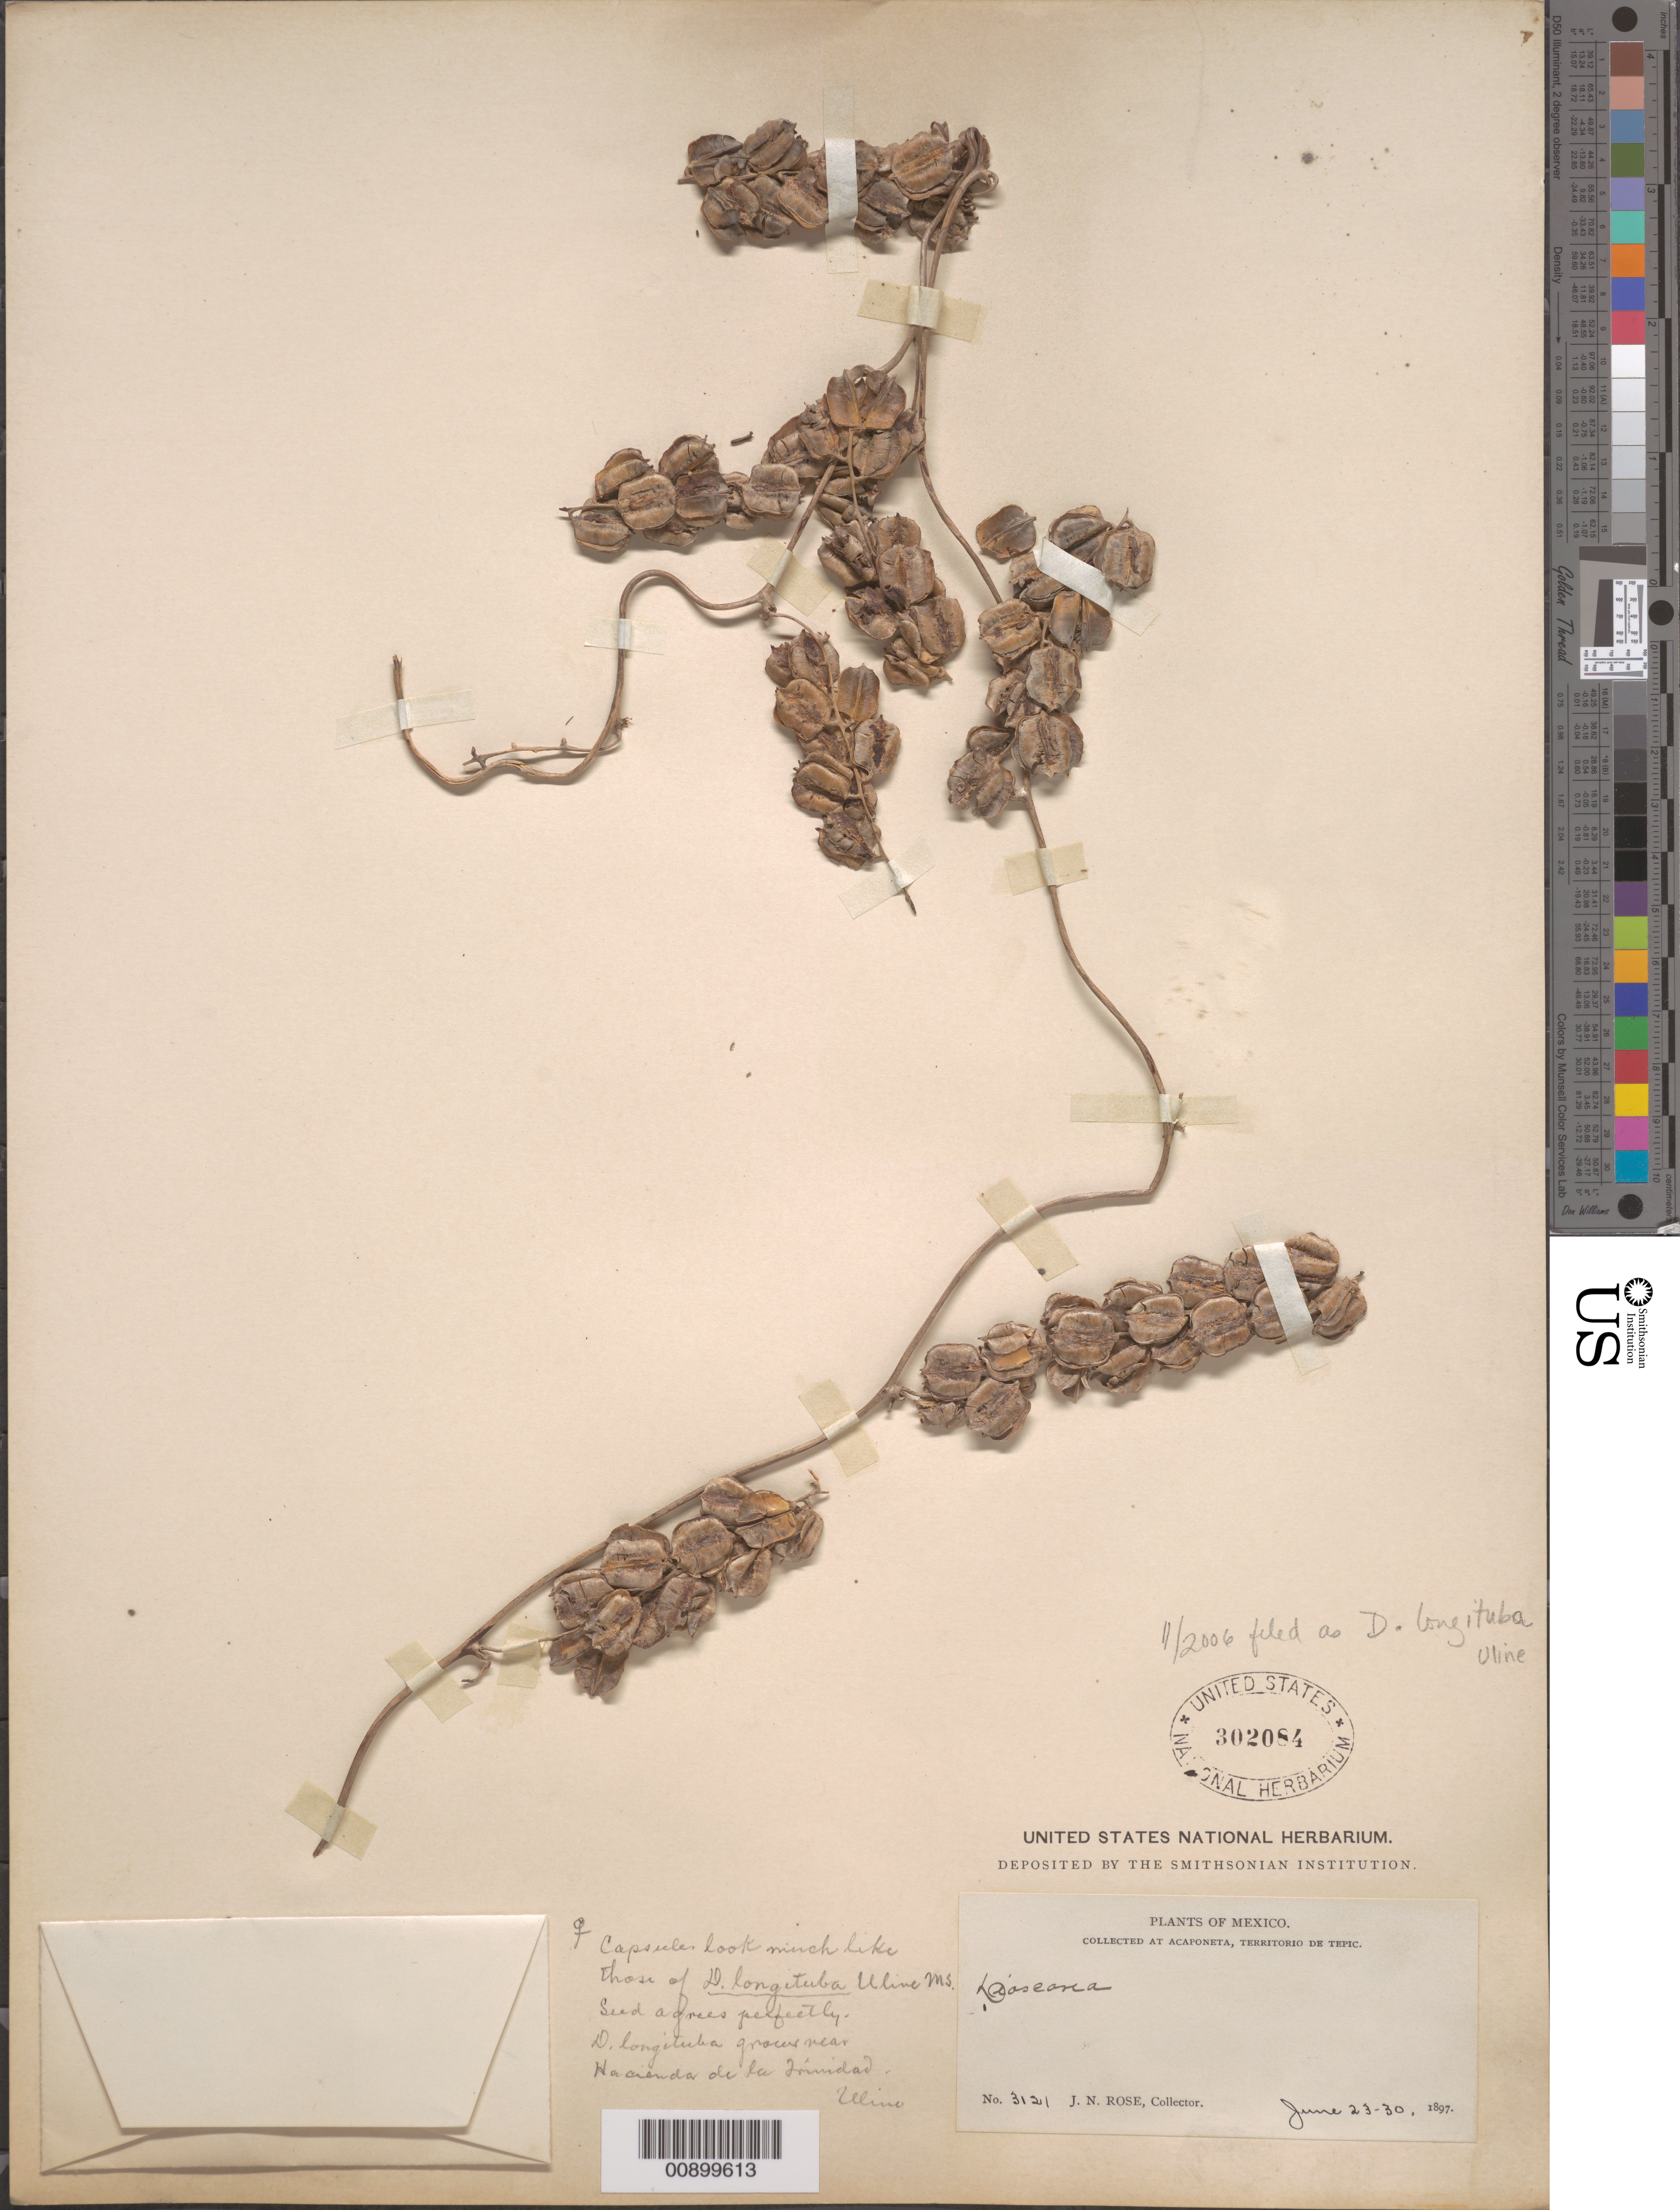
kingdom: Plantae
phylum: Tracheophyta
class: Liliopsida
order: Dioscoreales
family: Dioscoreaceae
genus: Dioscorea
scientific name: Dioscorea longituba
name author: Uline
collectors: J. N. Rose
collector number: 3121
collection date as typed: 23 Jun 1897 to 30 Jun 1897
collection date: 1897-06-23/1897-06-30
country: Mexico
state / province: Nayarit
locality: Acaponeta, Territorio de Tepic.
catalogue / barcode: US 302084